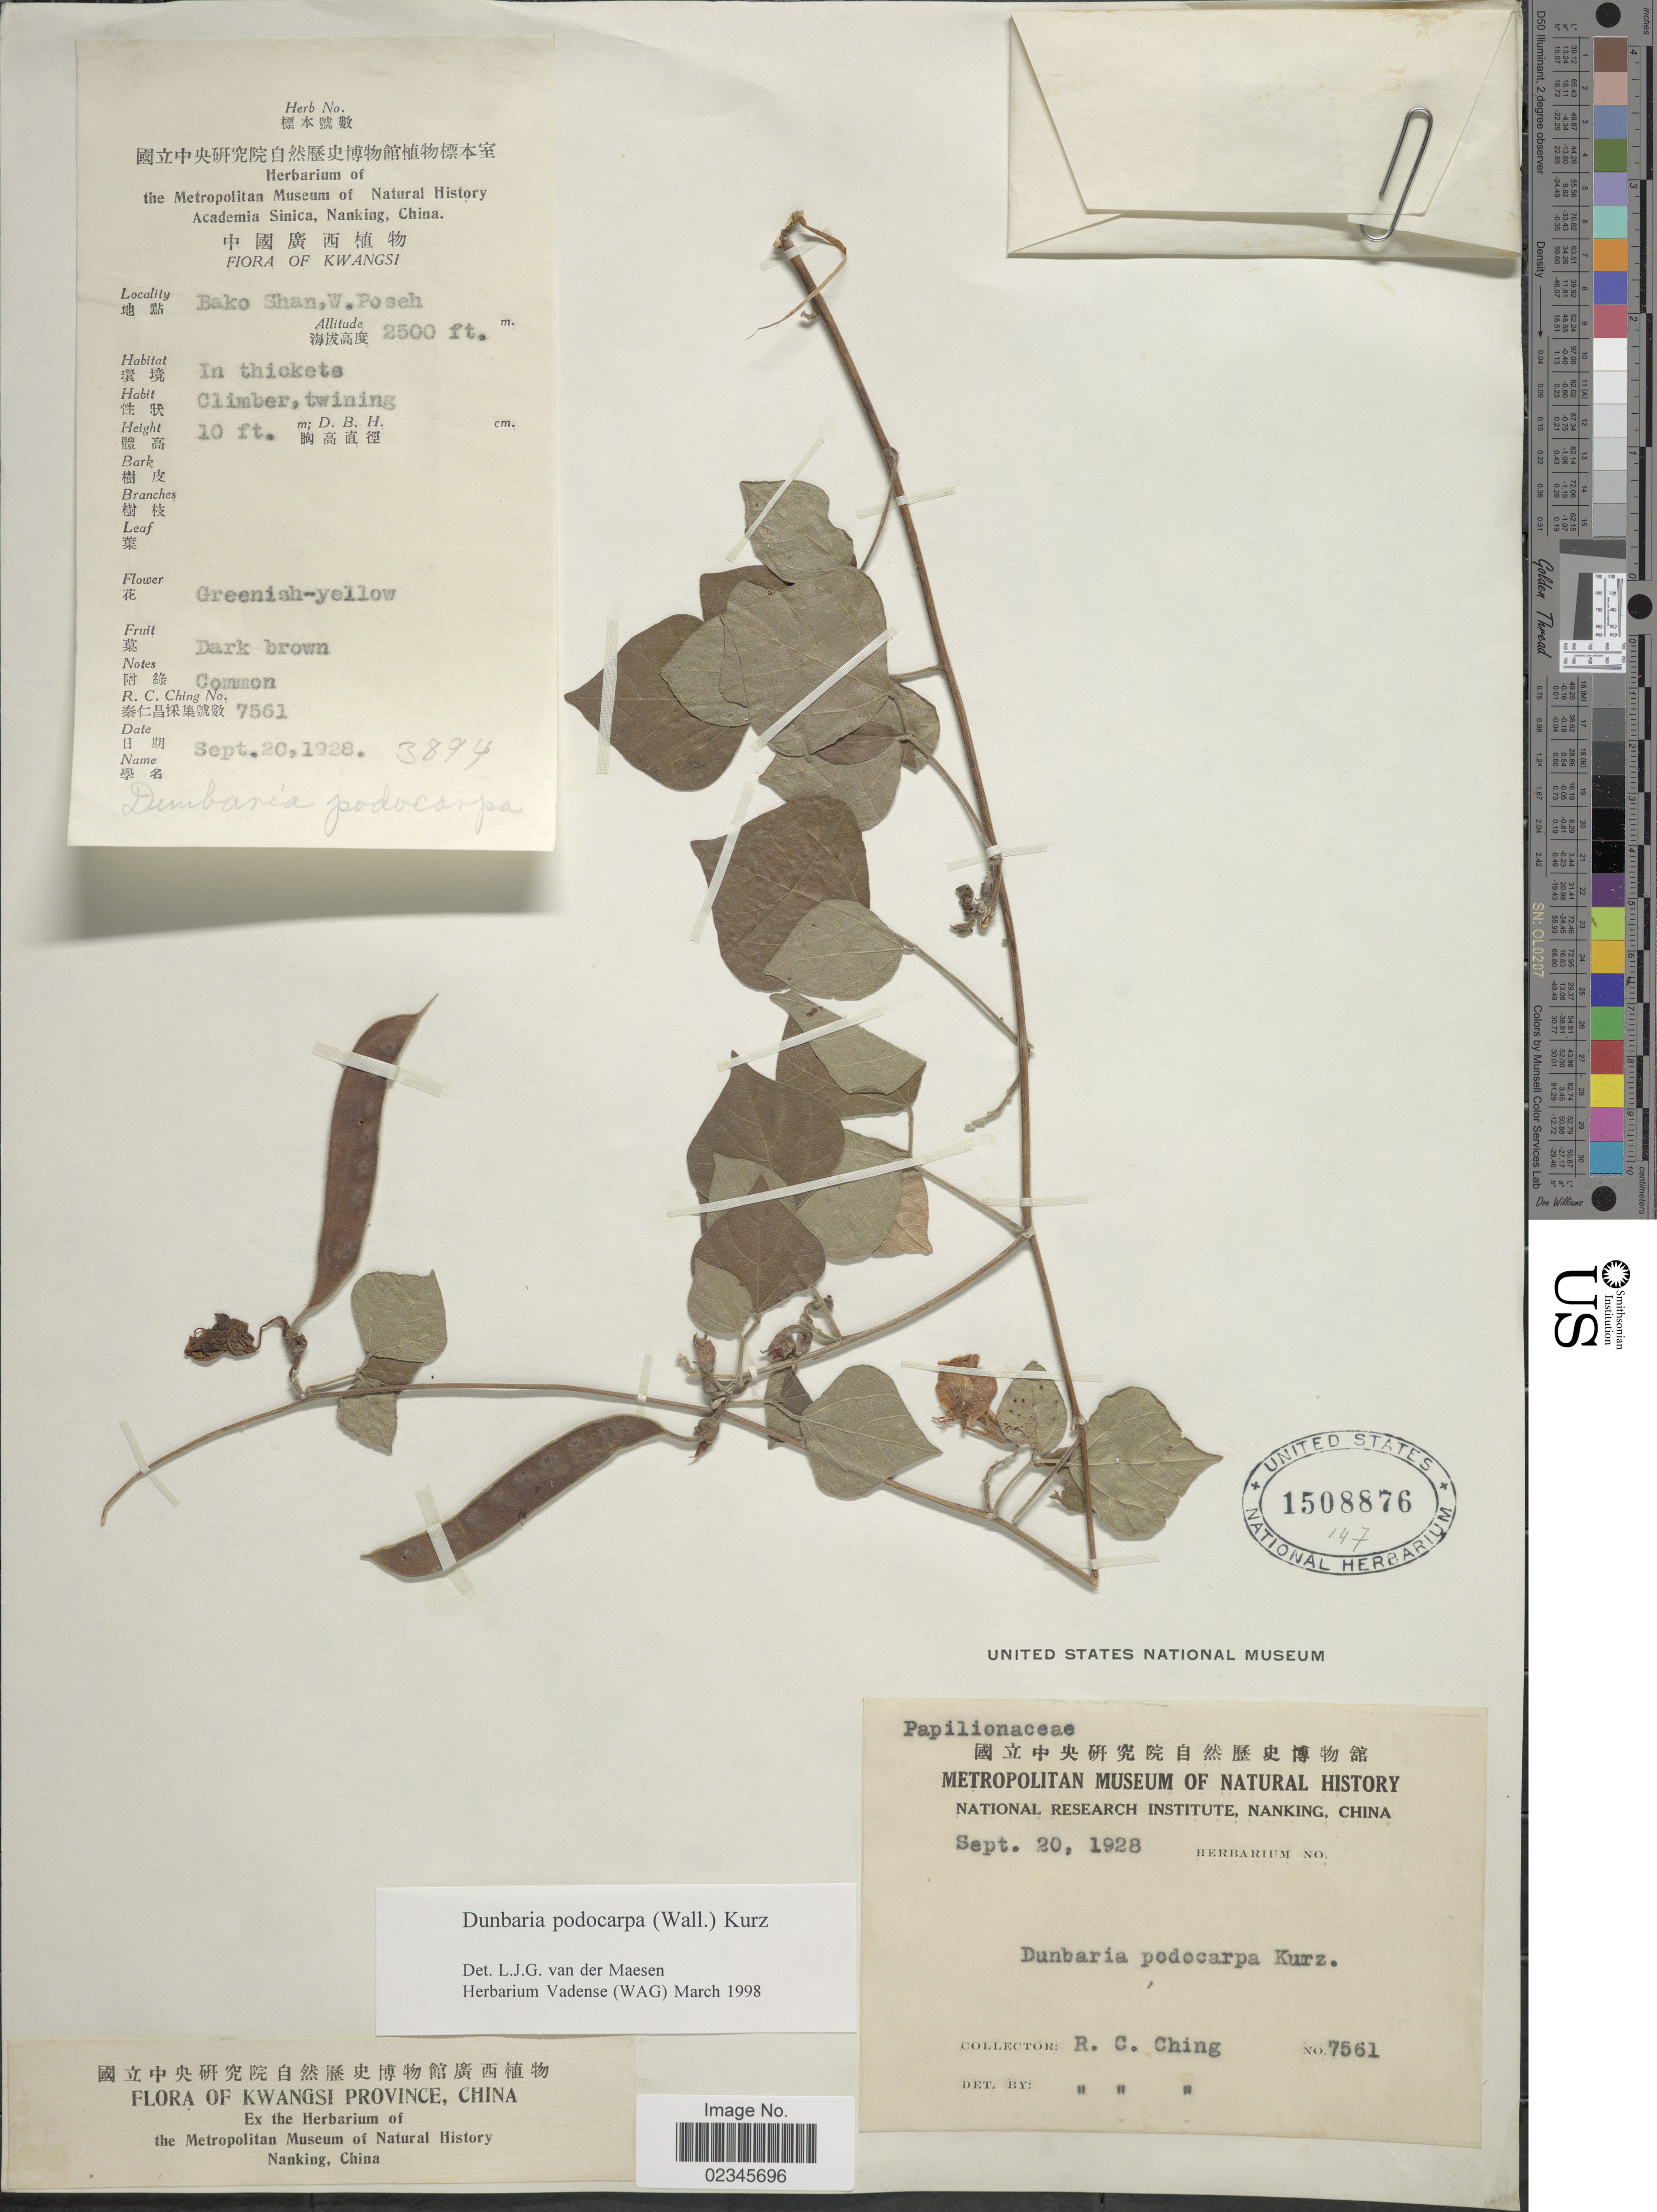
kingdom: Plantae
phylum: Tracheophyta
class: Magnoliopsida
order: Fabales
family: Fabaceae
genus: Dunbaria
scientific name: Dunbaria podocarpa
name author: Kurz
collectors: R. C. Ching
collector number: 7561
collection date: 1928-09-20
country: China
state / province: Guangxi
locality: Kwangsi, Bako Shan, W. Poseh, in thickets.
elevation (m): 762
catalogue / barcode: US 1508876